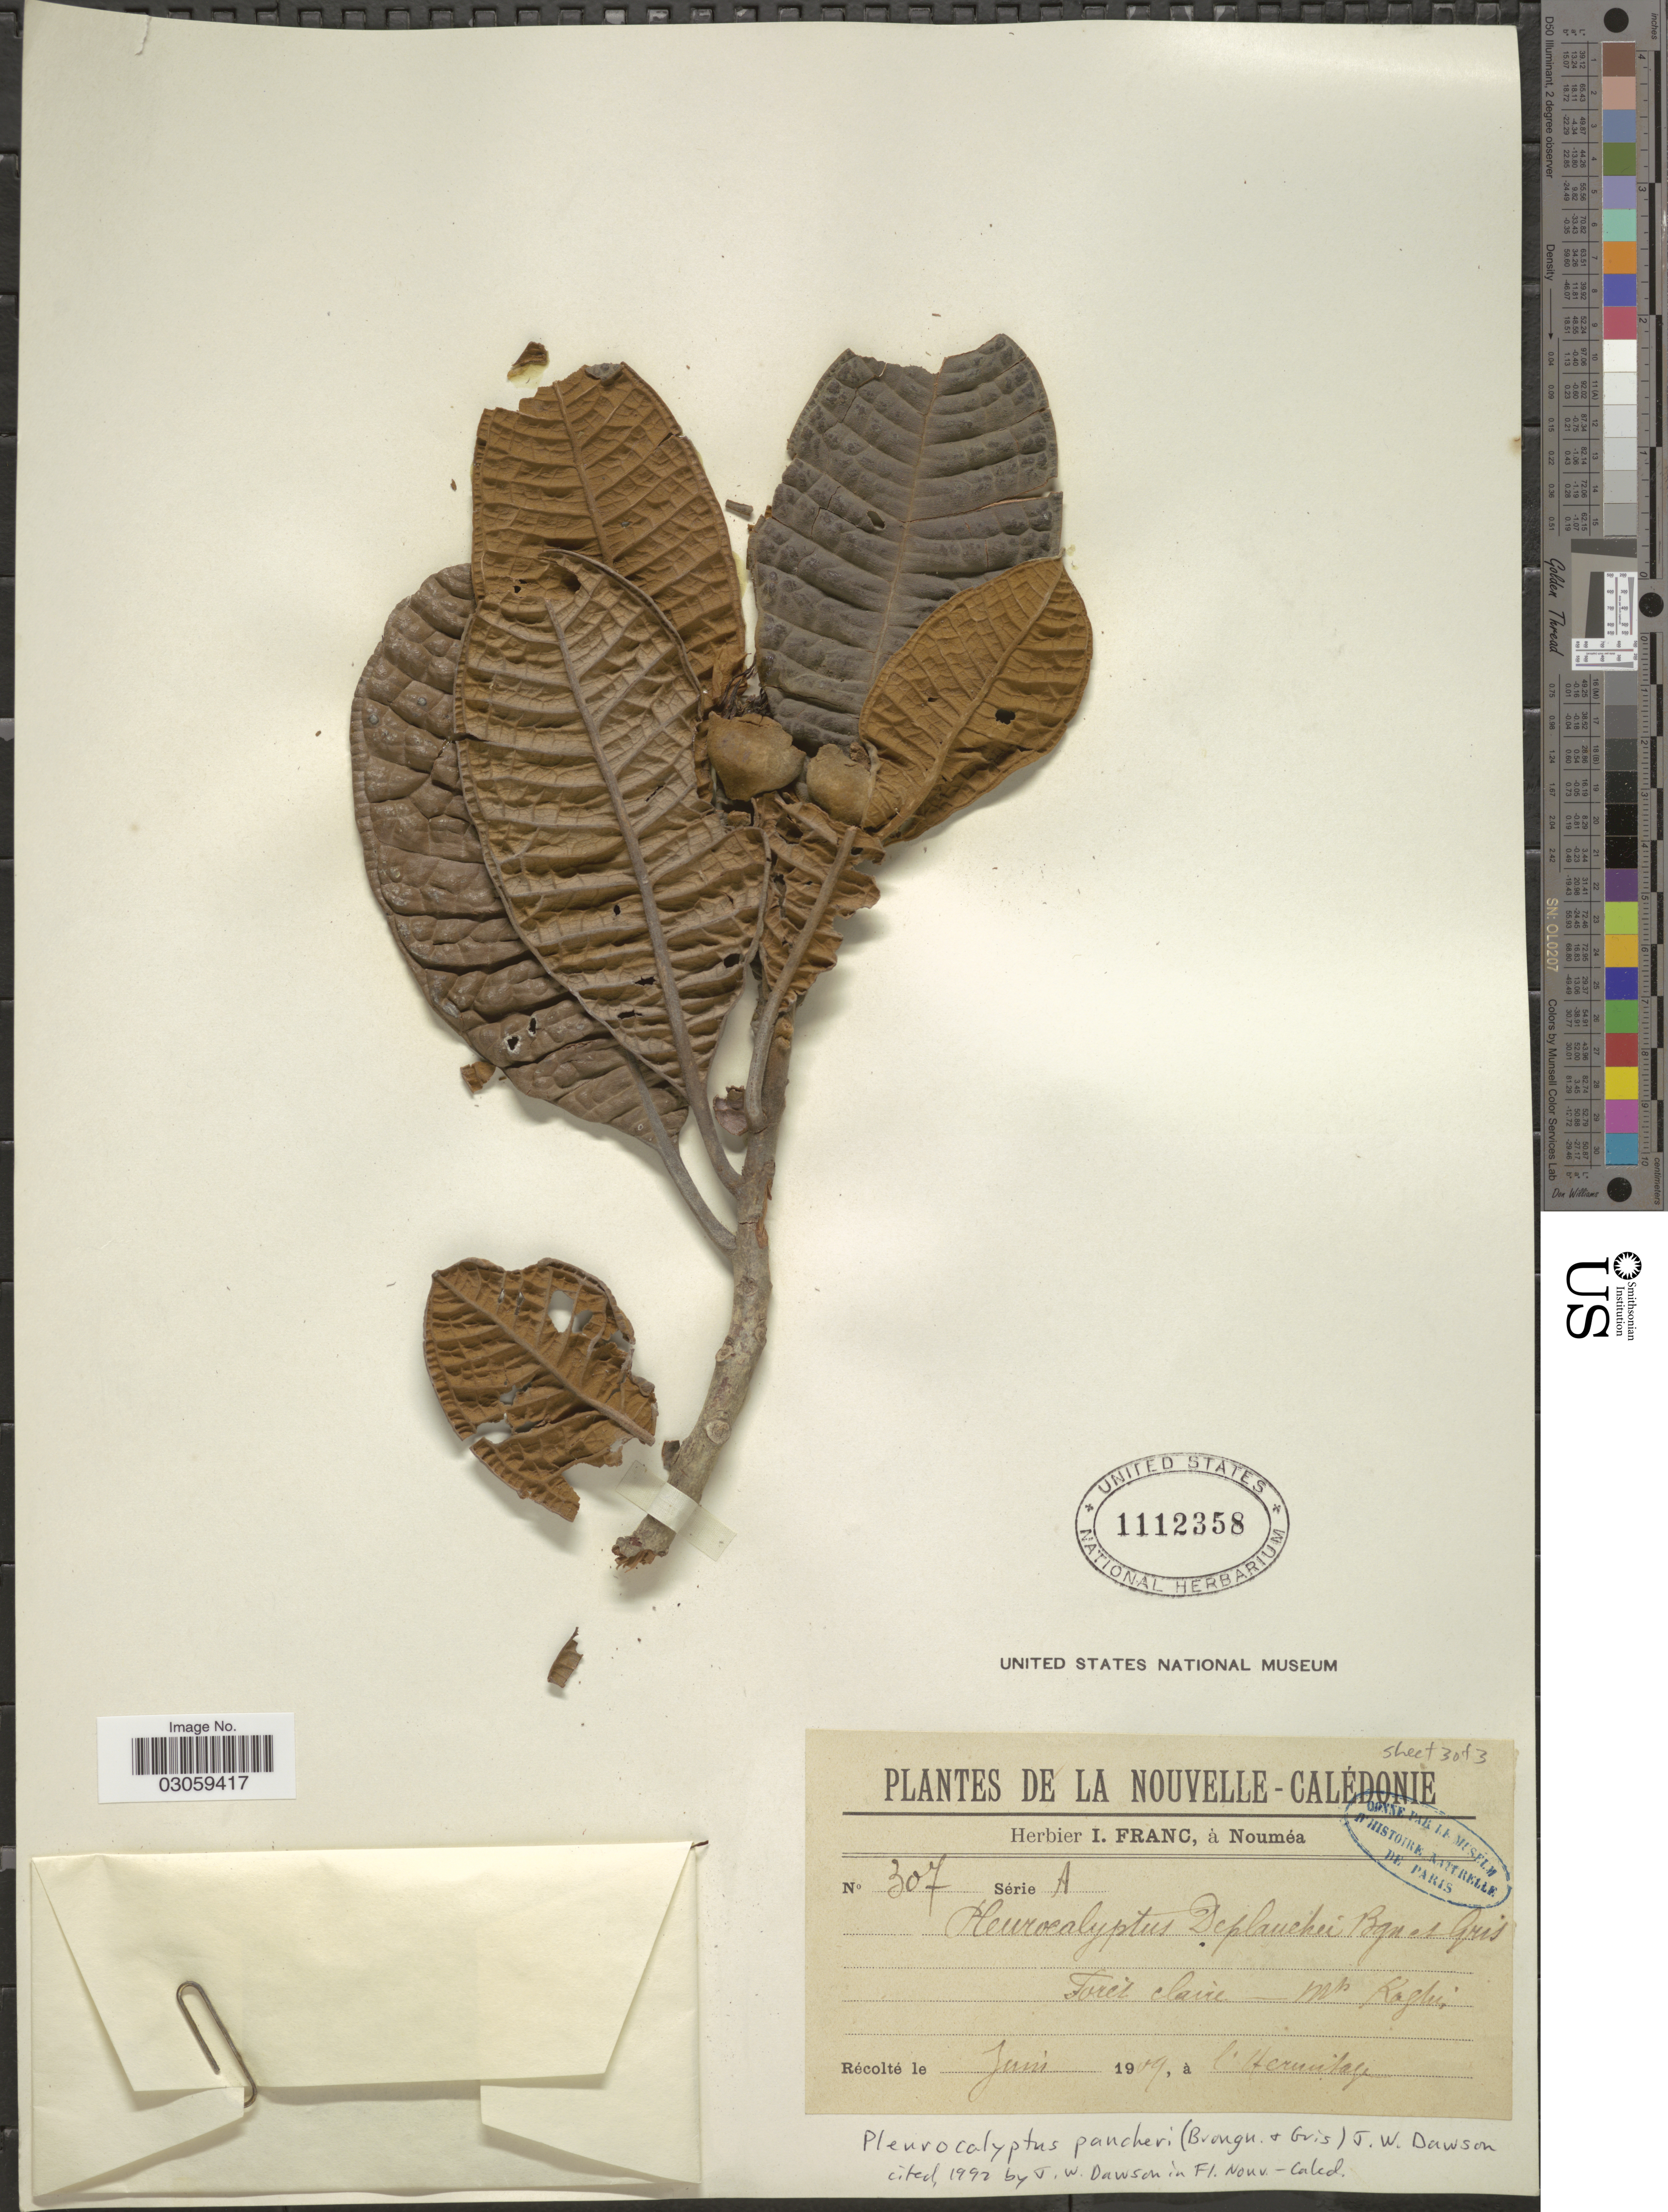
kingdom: Plantae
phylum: Tracheophyta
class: Magnoliopsida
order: Myrtales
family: Myrtaceae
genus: Pleurocalyptus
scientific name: Pleurocalyptus pancheri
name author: (Brongn. & Gris) J.W. Dawson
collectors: ex herb. I. Franc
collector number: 307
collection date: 1909-06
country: New Caledonia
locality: Nouvelle-Calédonie. Mts Koghi. l'Hermitage.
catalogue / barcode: US 1112358